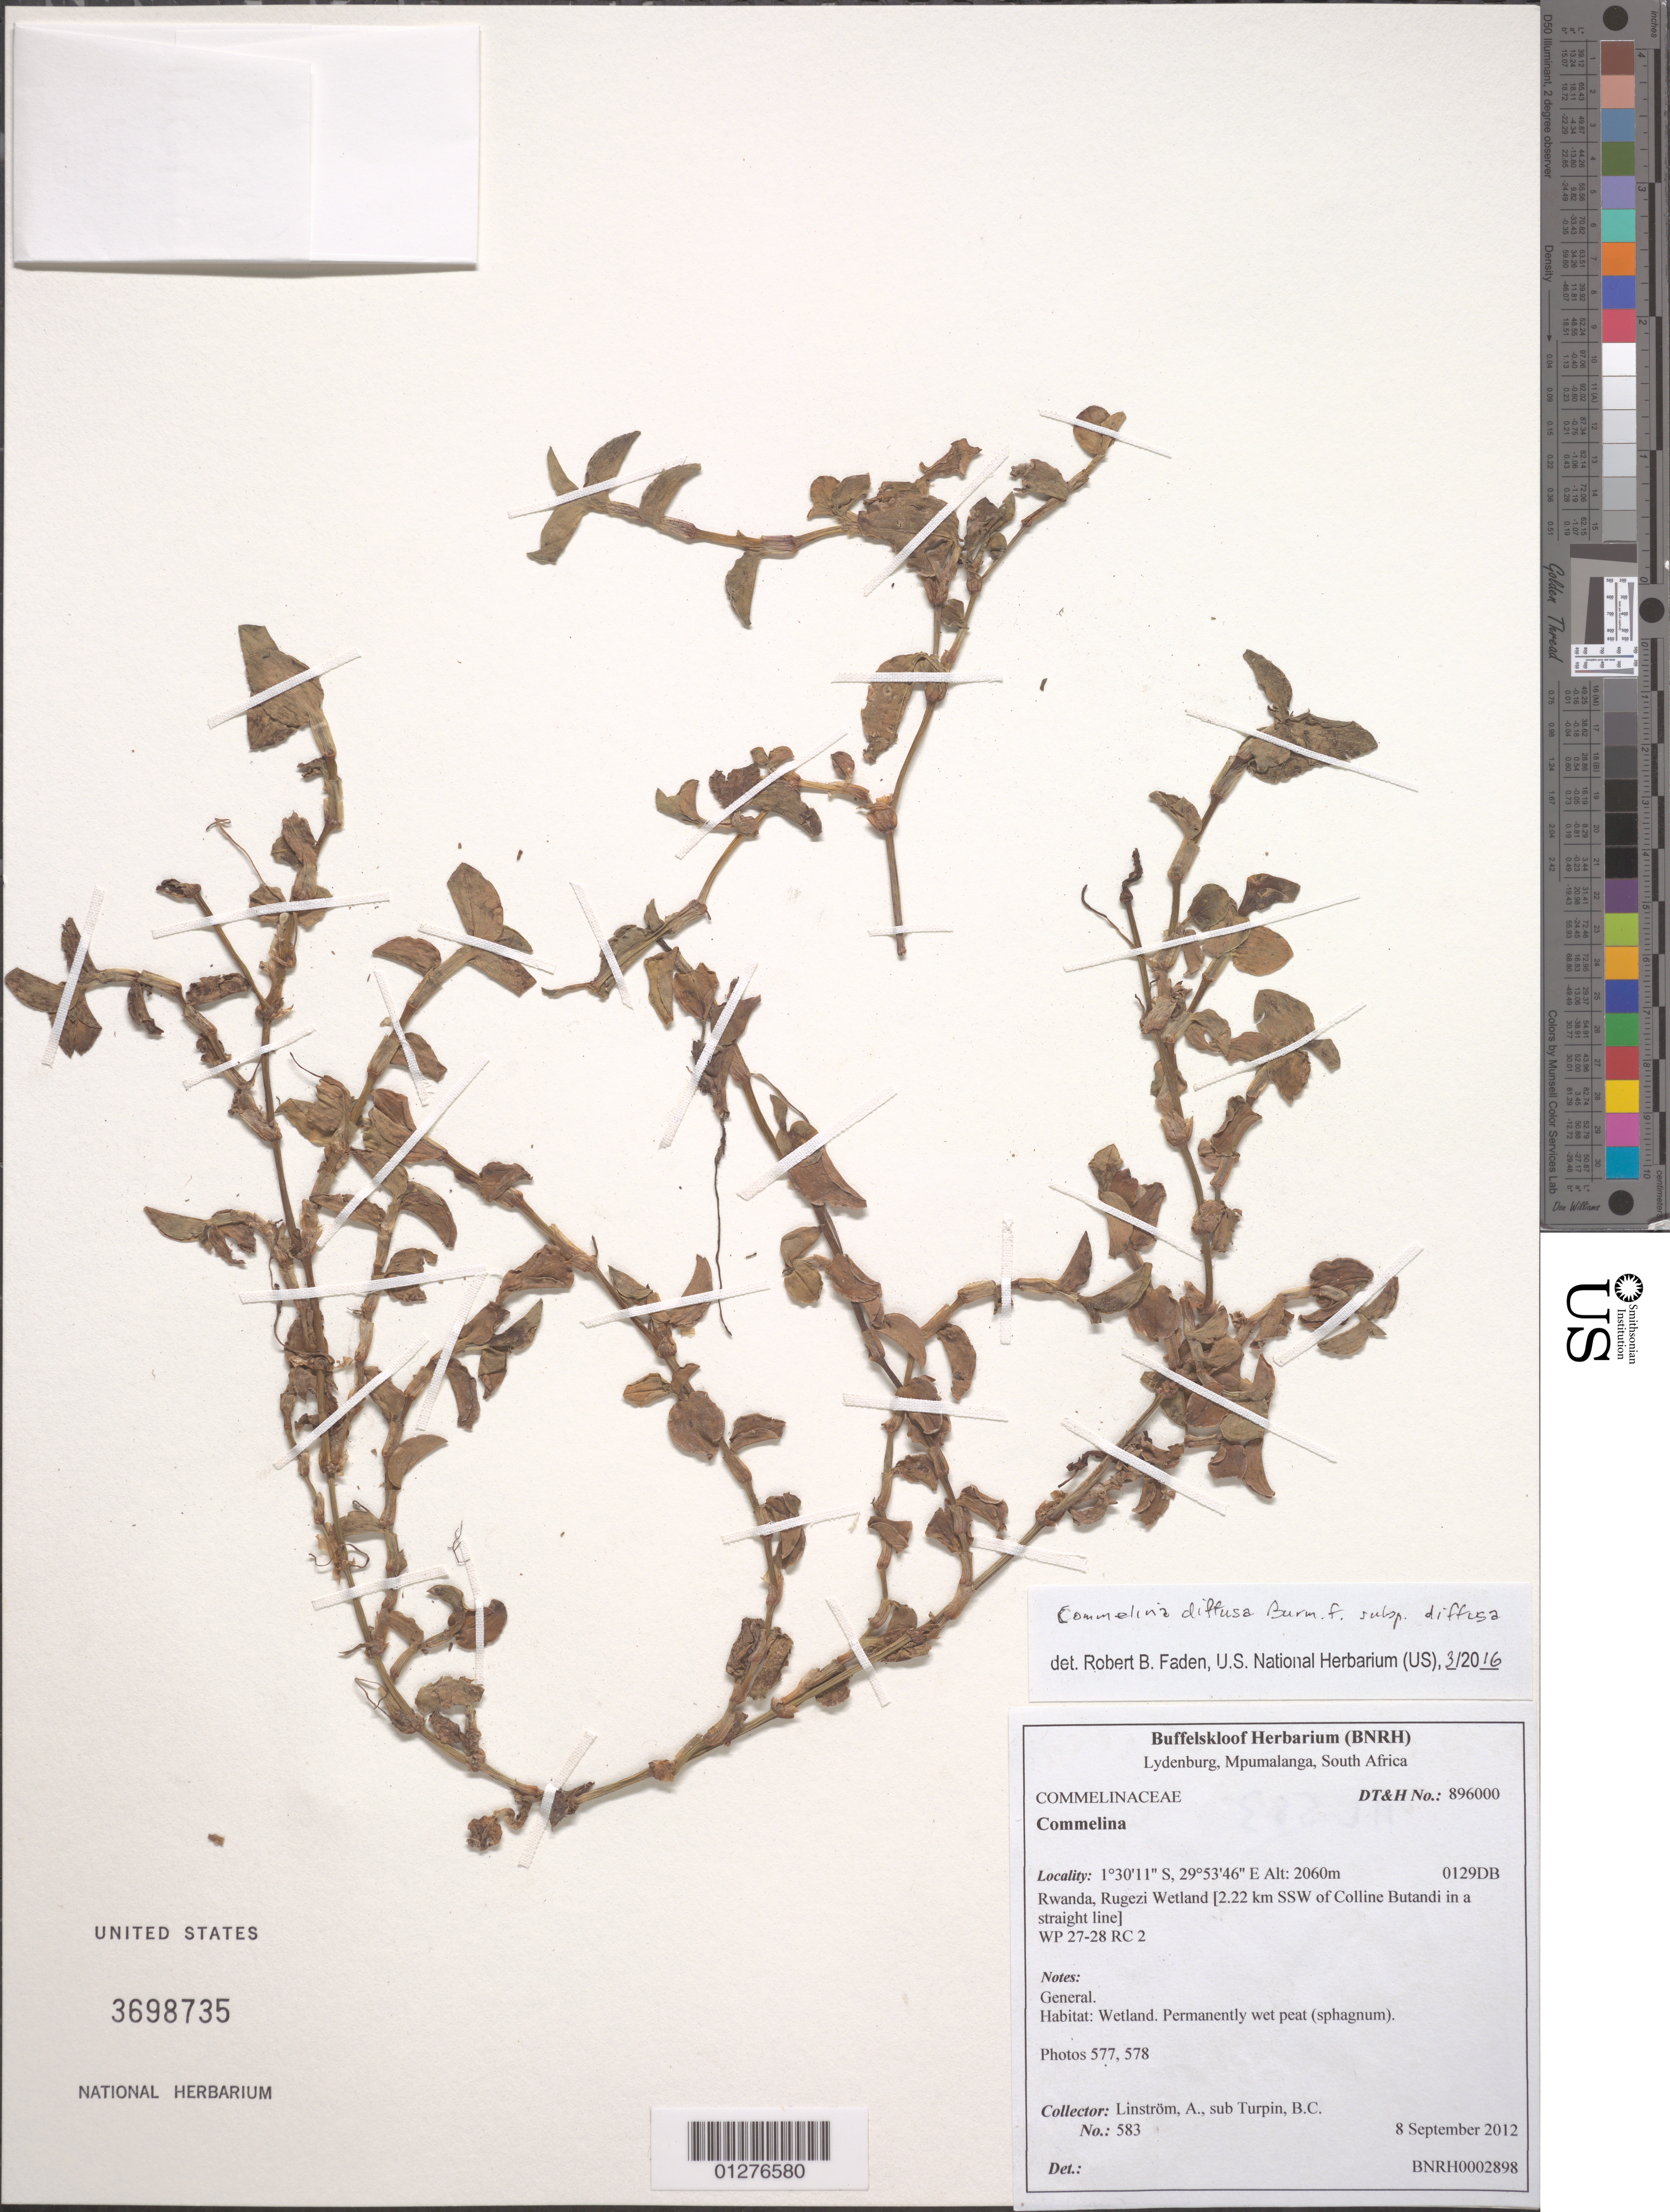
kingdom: Plantae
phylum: Tracheophyta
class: Liliopsida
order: Commelinales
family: Commelinaceae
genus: Commelina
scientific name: Commelina diffusa subsp. diffusa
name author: Burm. f.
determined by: Faden, Robert B., (US), Smithsonian Institution - National Museum of Natural History (UNITED STATES)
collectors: A. Linström & B. C. Turpin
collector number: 583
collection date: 2012-09-08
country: Rwanda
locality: Rugezi Wetland [2.22 km SSW of Colline Butandi in a straight line]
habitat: Habitat: Wetland. Permanently wet peat (sphagnum).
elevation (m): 2060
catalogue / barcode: US 3698735